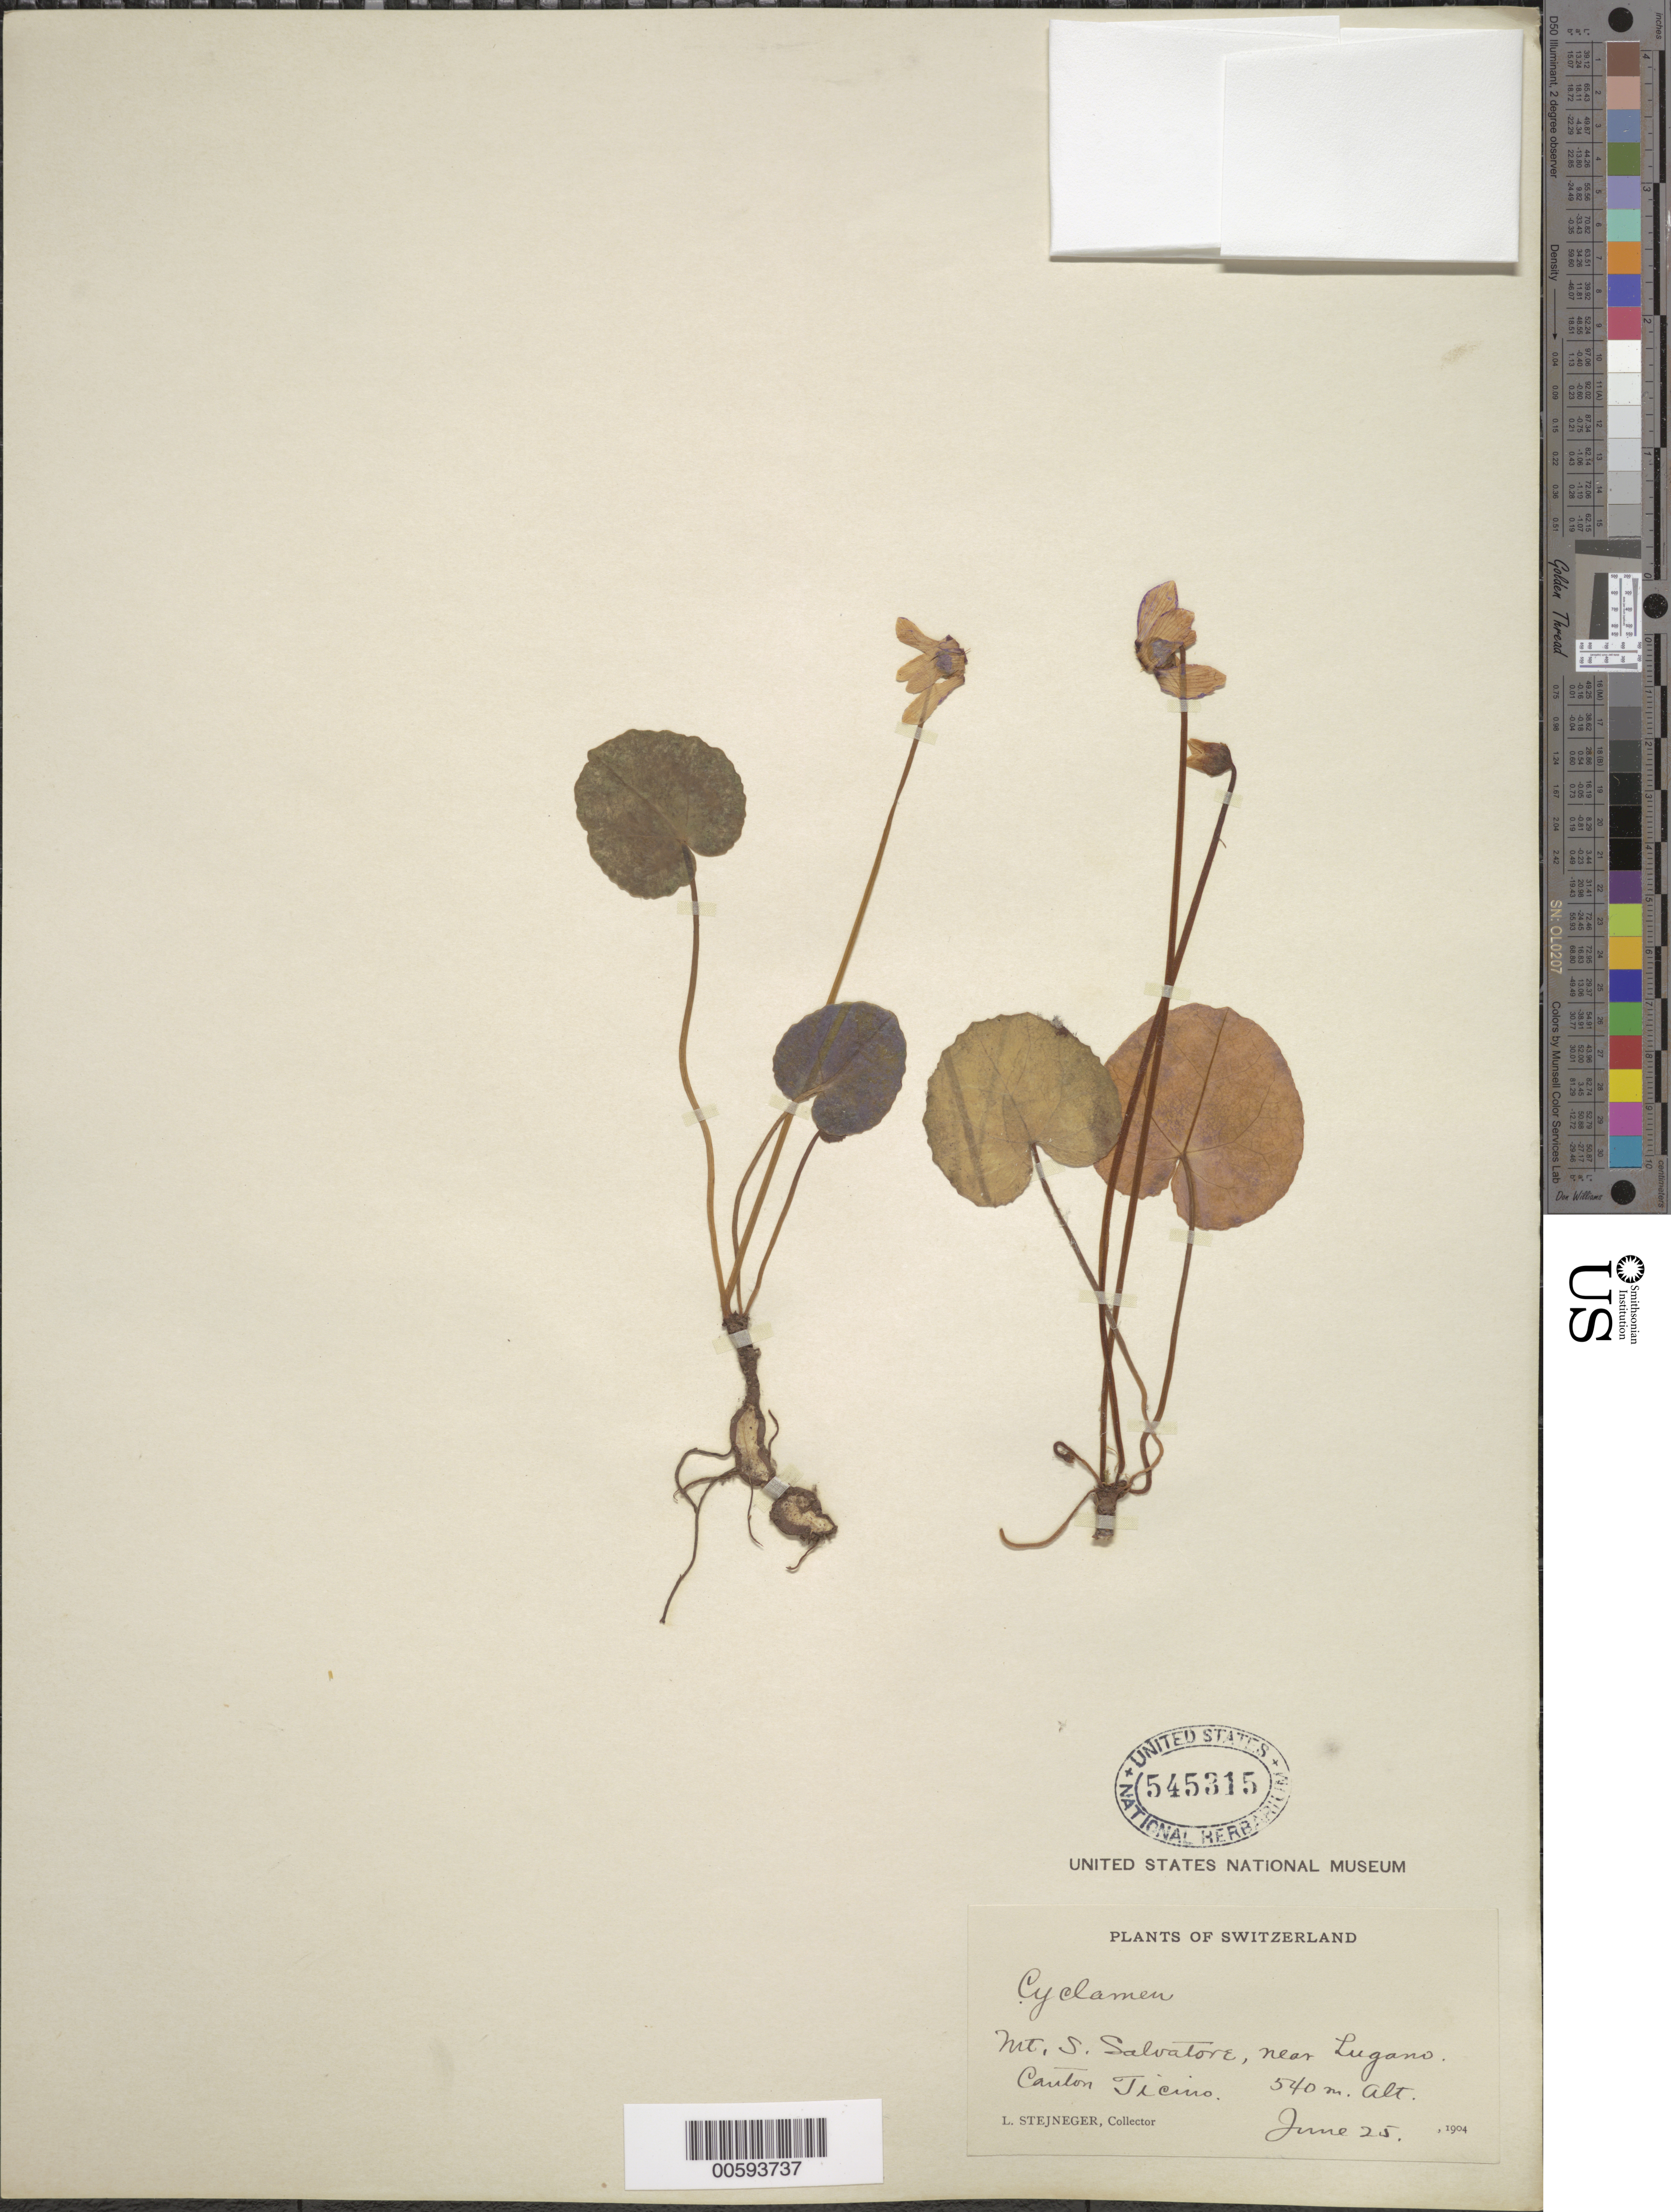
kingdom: Plantae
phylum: Tracheophyta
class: Magnoliopsida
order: Ericales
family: Primulaceae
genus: Cyclamen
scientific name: Cyclamen europaeum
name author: L.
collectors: L. Stejneger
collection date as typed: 25 Jun 1904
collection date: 1904-06-25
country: Switzerland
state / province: Ticino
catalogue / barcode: US 545315